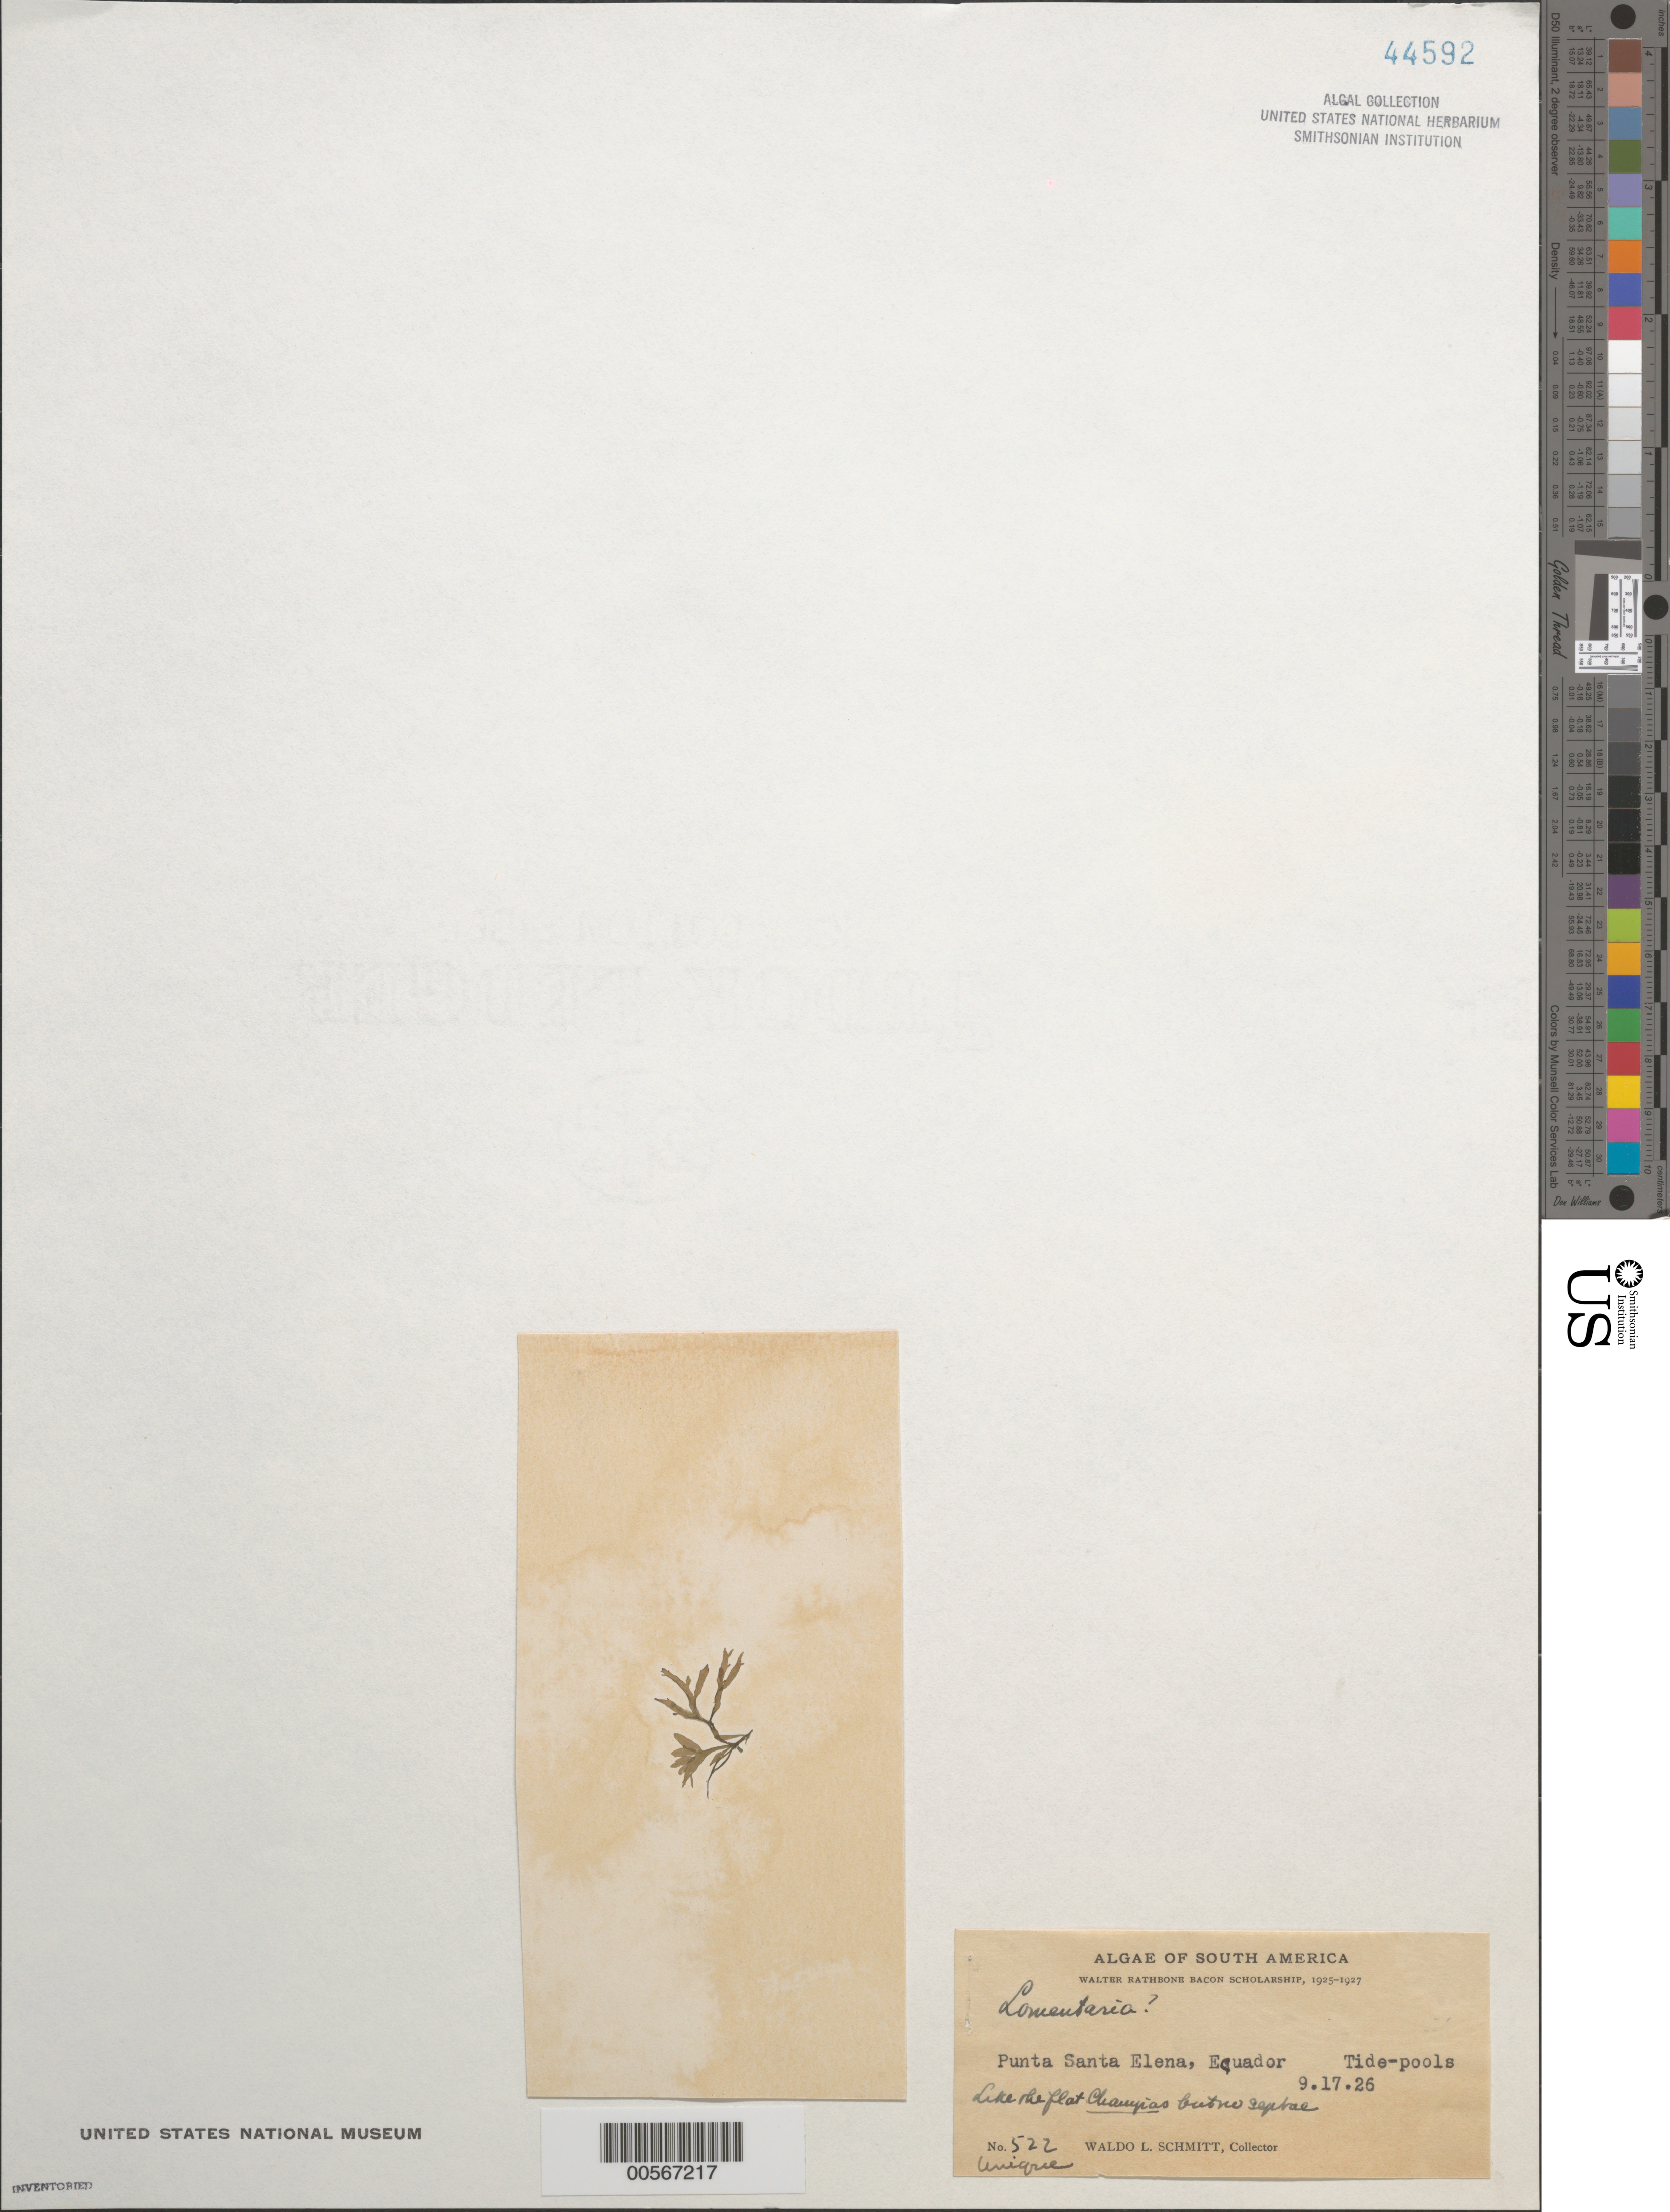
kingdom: Plantae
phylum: Rhodophyta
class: Florideophyceae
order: Rhodymeniales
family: Lomentariaceae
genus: Lomentaria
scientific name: Lomentaria sp.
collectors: W. L. Schmitt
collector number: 522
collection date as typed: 17 Sep 1926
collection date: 1926-09-17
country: Ecuador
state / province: Guayas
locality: Punta Santa Elena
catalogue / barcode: US 44592